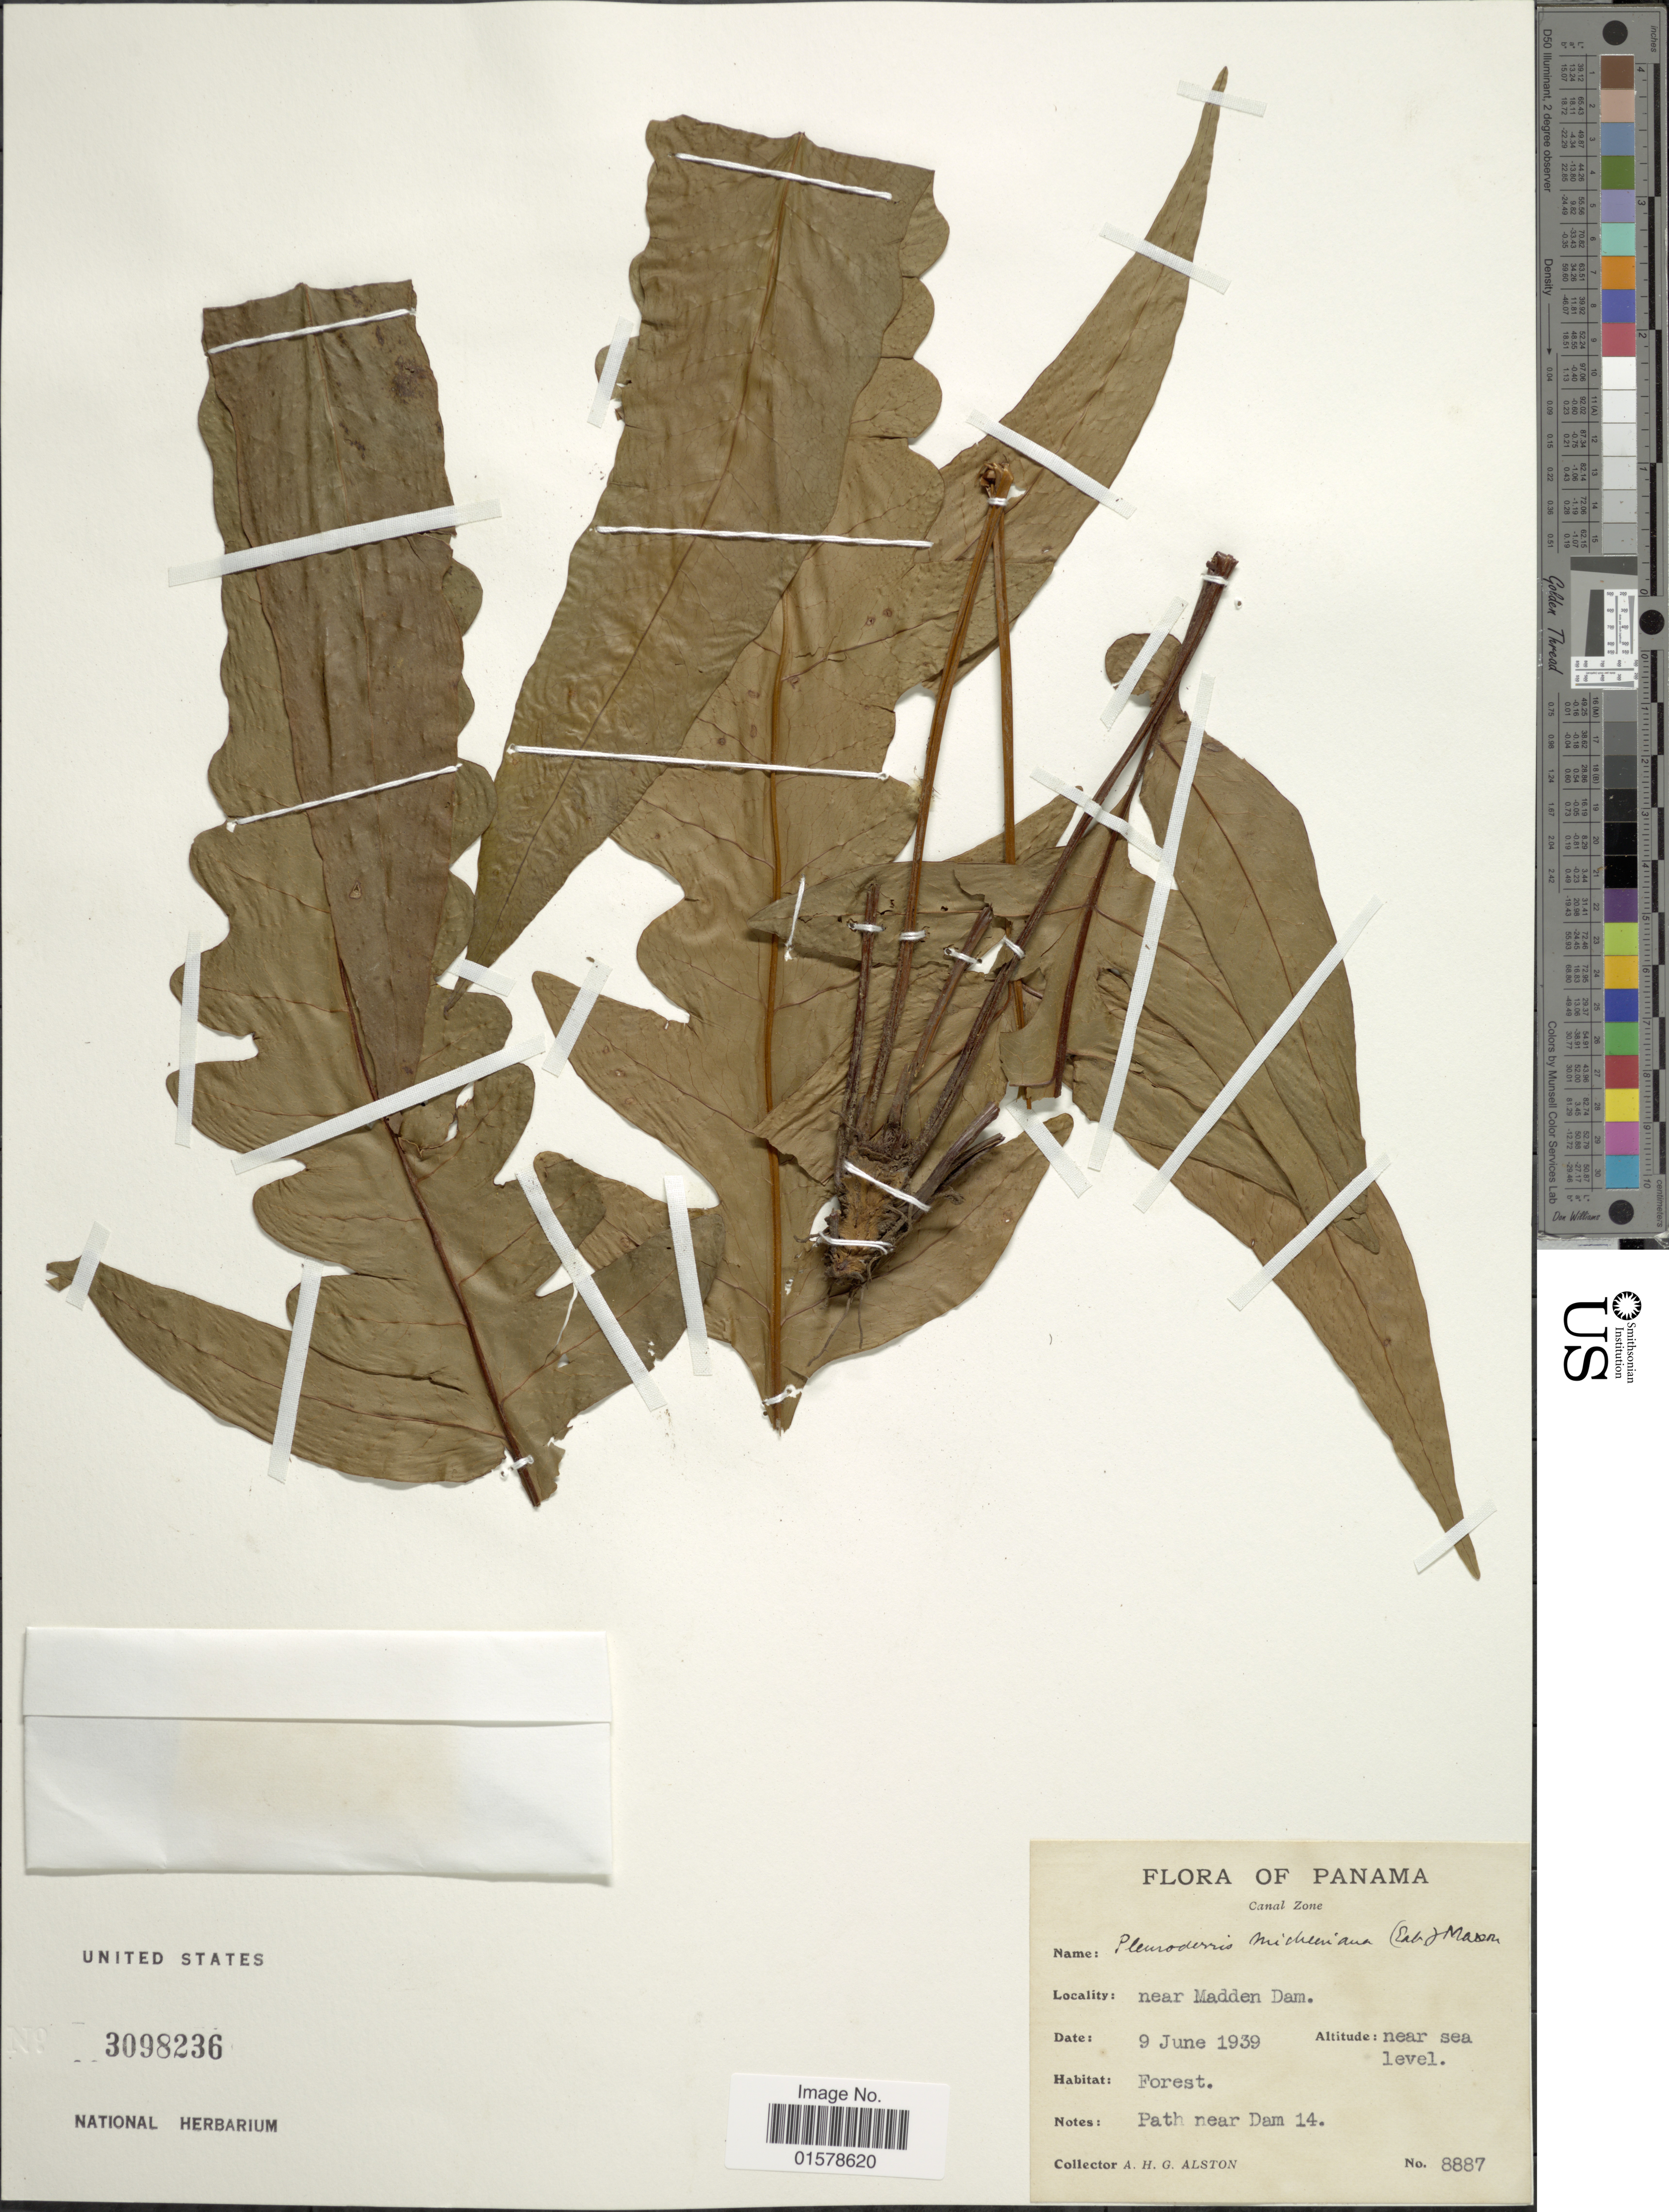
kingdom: Plantae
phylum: Tracheophyta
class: Polypodiopsida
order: Polypodiales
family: Tectariaceae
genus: Tectaria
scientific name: Tectaria x michleriana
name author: (D.C. Eaton) Lellinger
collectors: A. H. Alston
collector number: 8887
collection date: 1939-06-09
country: Panama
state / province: Colón / Panamá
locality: Panama, Canal Zone, near Madden Dam, Path near Dam 14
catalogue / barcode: US 3098236